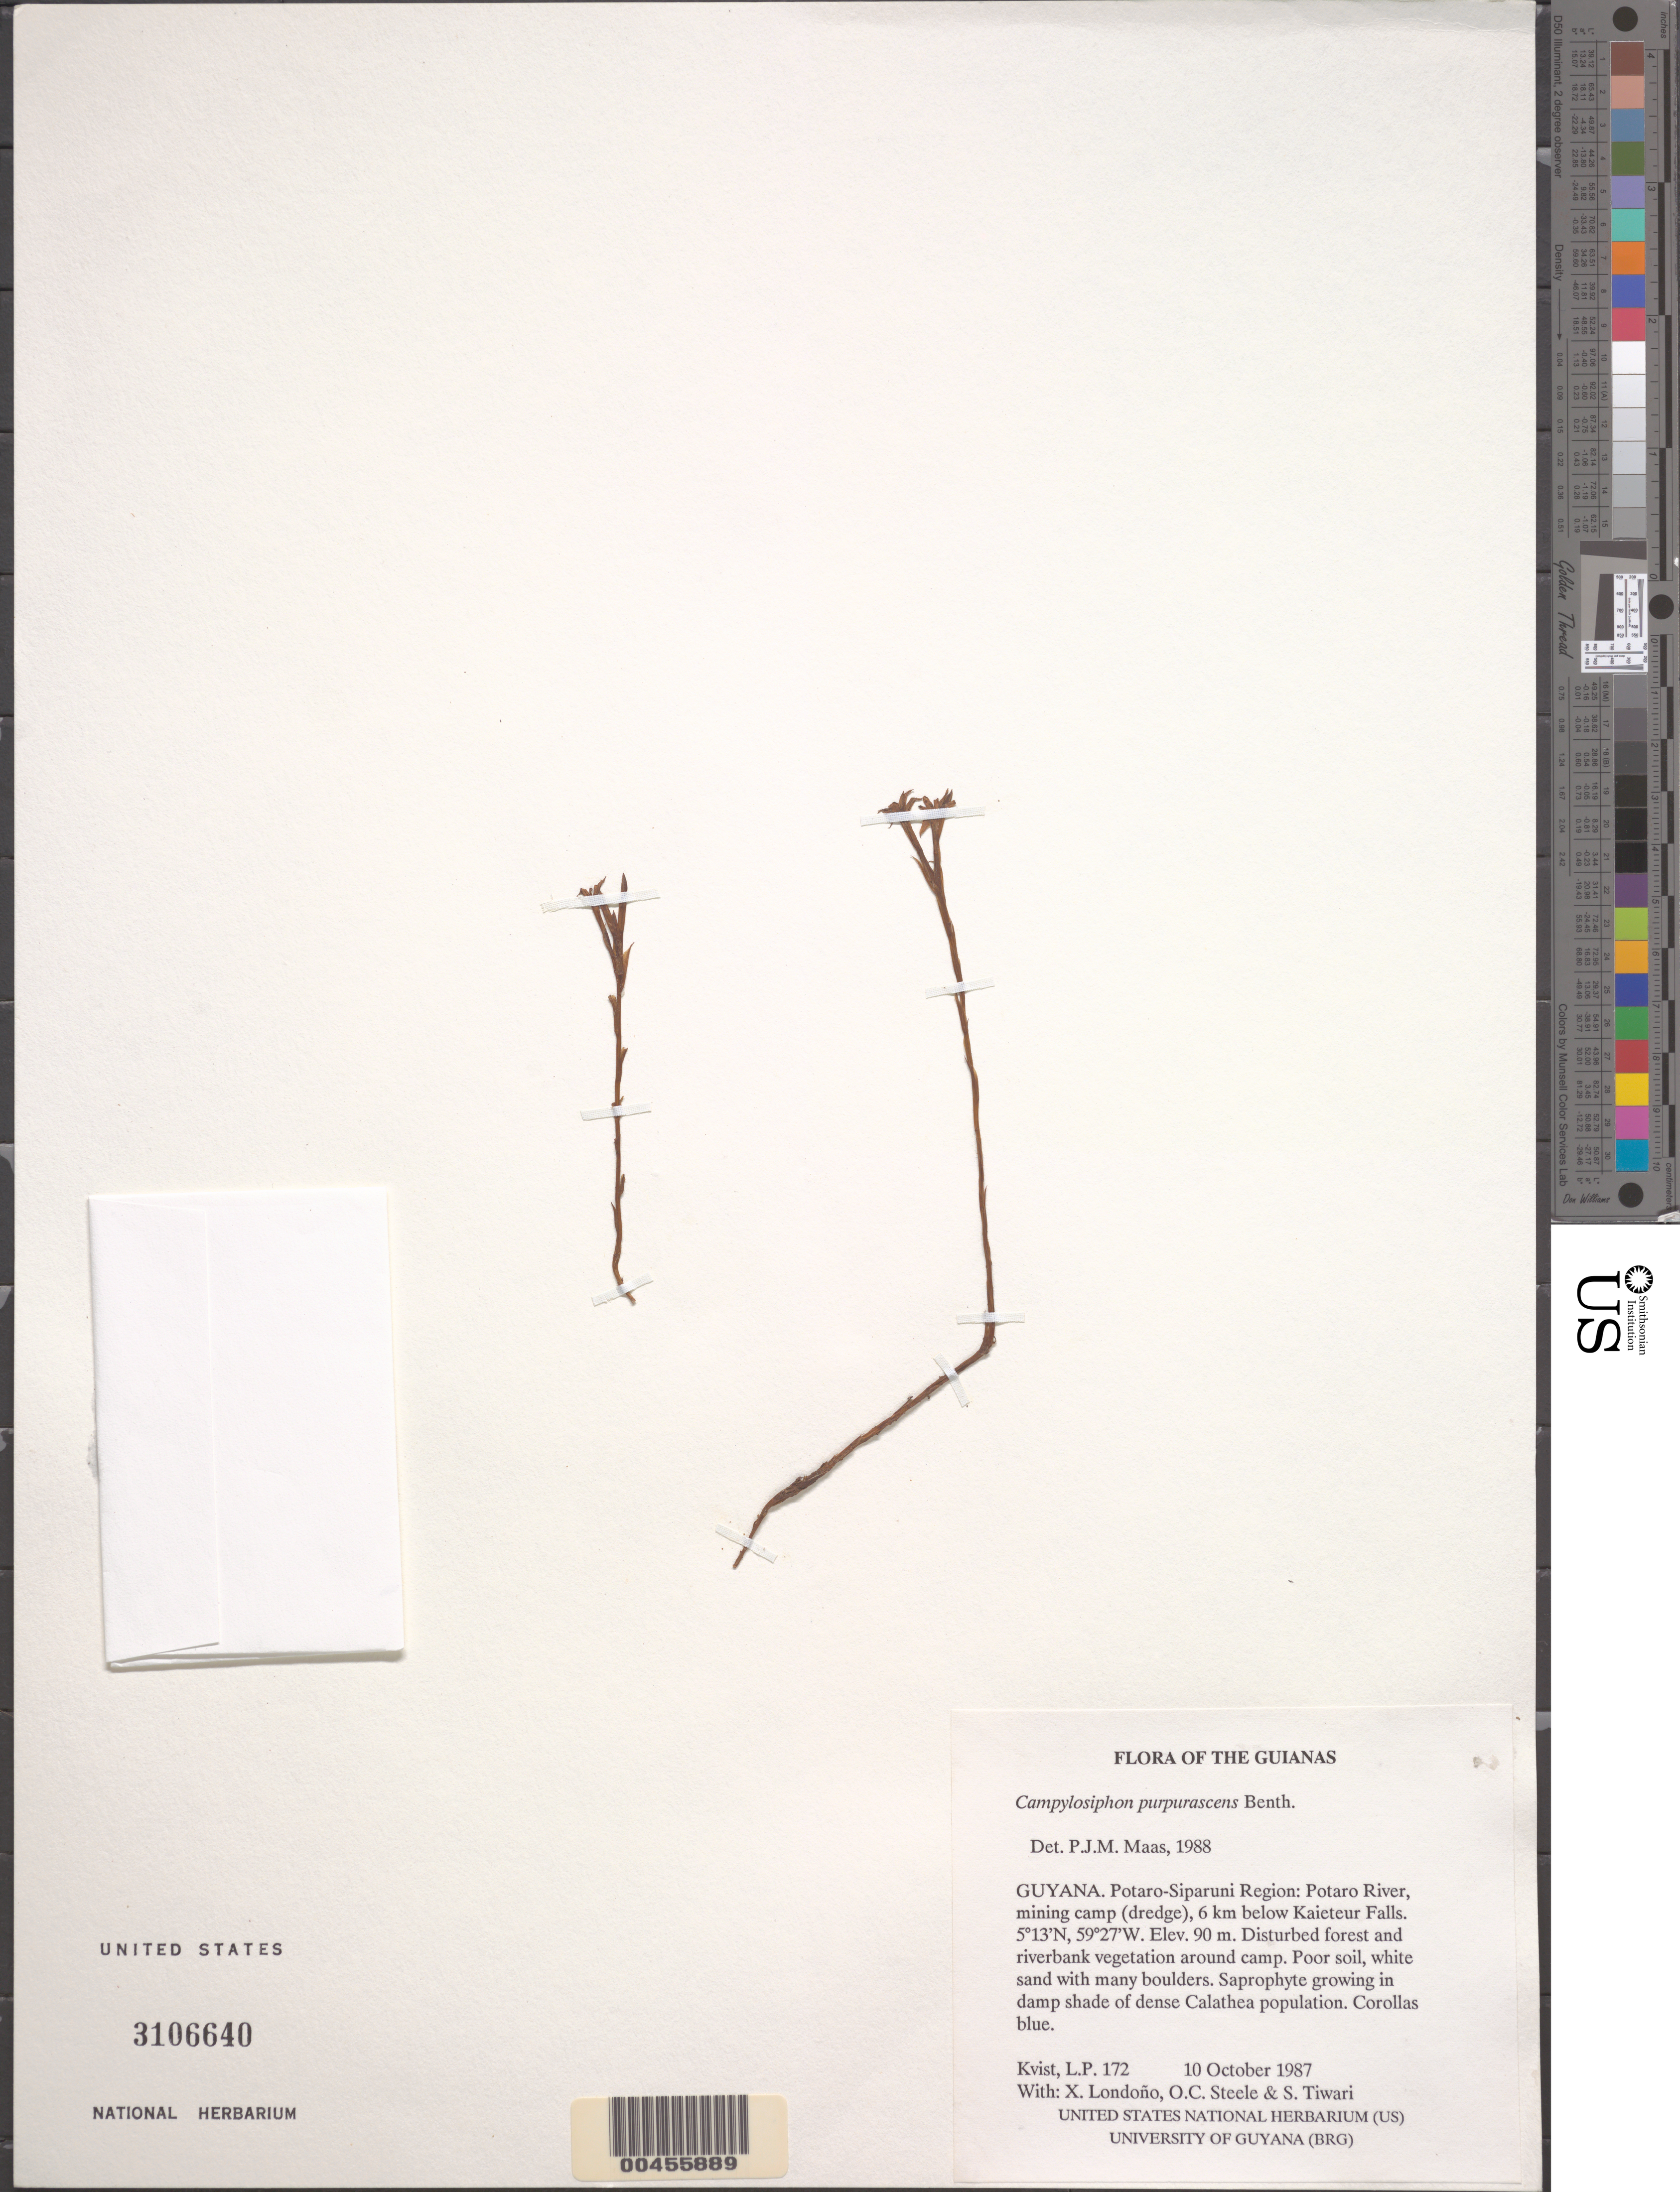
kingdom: Plantae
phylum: Tracheophyta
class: Liliopsida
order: Dioscoreales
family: Burmanniaceae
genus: Campylosiphon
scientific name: Campylosiphon purpurascens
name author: Benth.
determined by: Maas, Paul J. M.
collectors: L. P. Kvist, X. Londoño, O. C. Steele & S. Tiwari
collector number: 172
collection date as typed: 10 October 1987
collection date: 1987-10-10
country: Guyana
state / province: Potaro-Siparuni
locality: Potaro River, mining camp (dredge), 6 km below Kaieteur Falls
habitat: Disturbed forest and riverbank vegetation around camp. Poor soil, white sand with many boulders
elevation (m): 90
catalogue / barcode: US 3106640